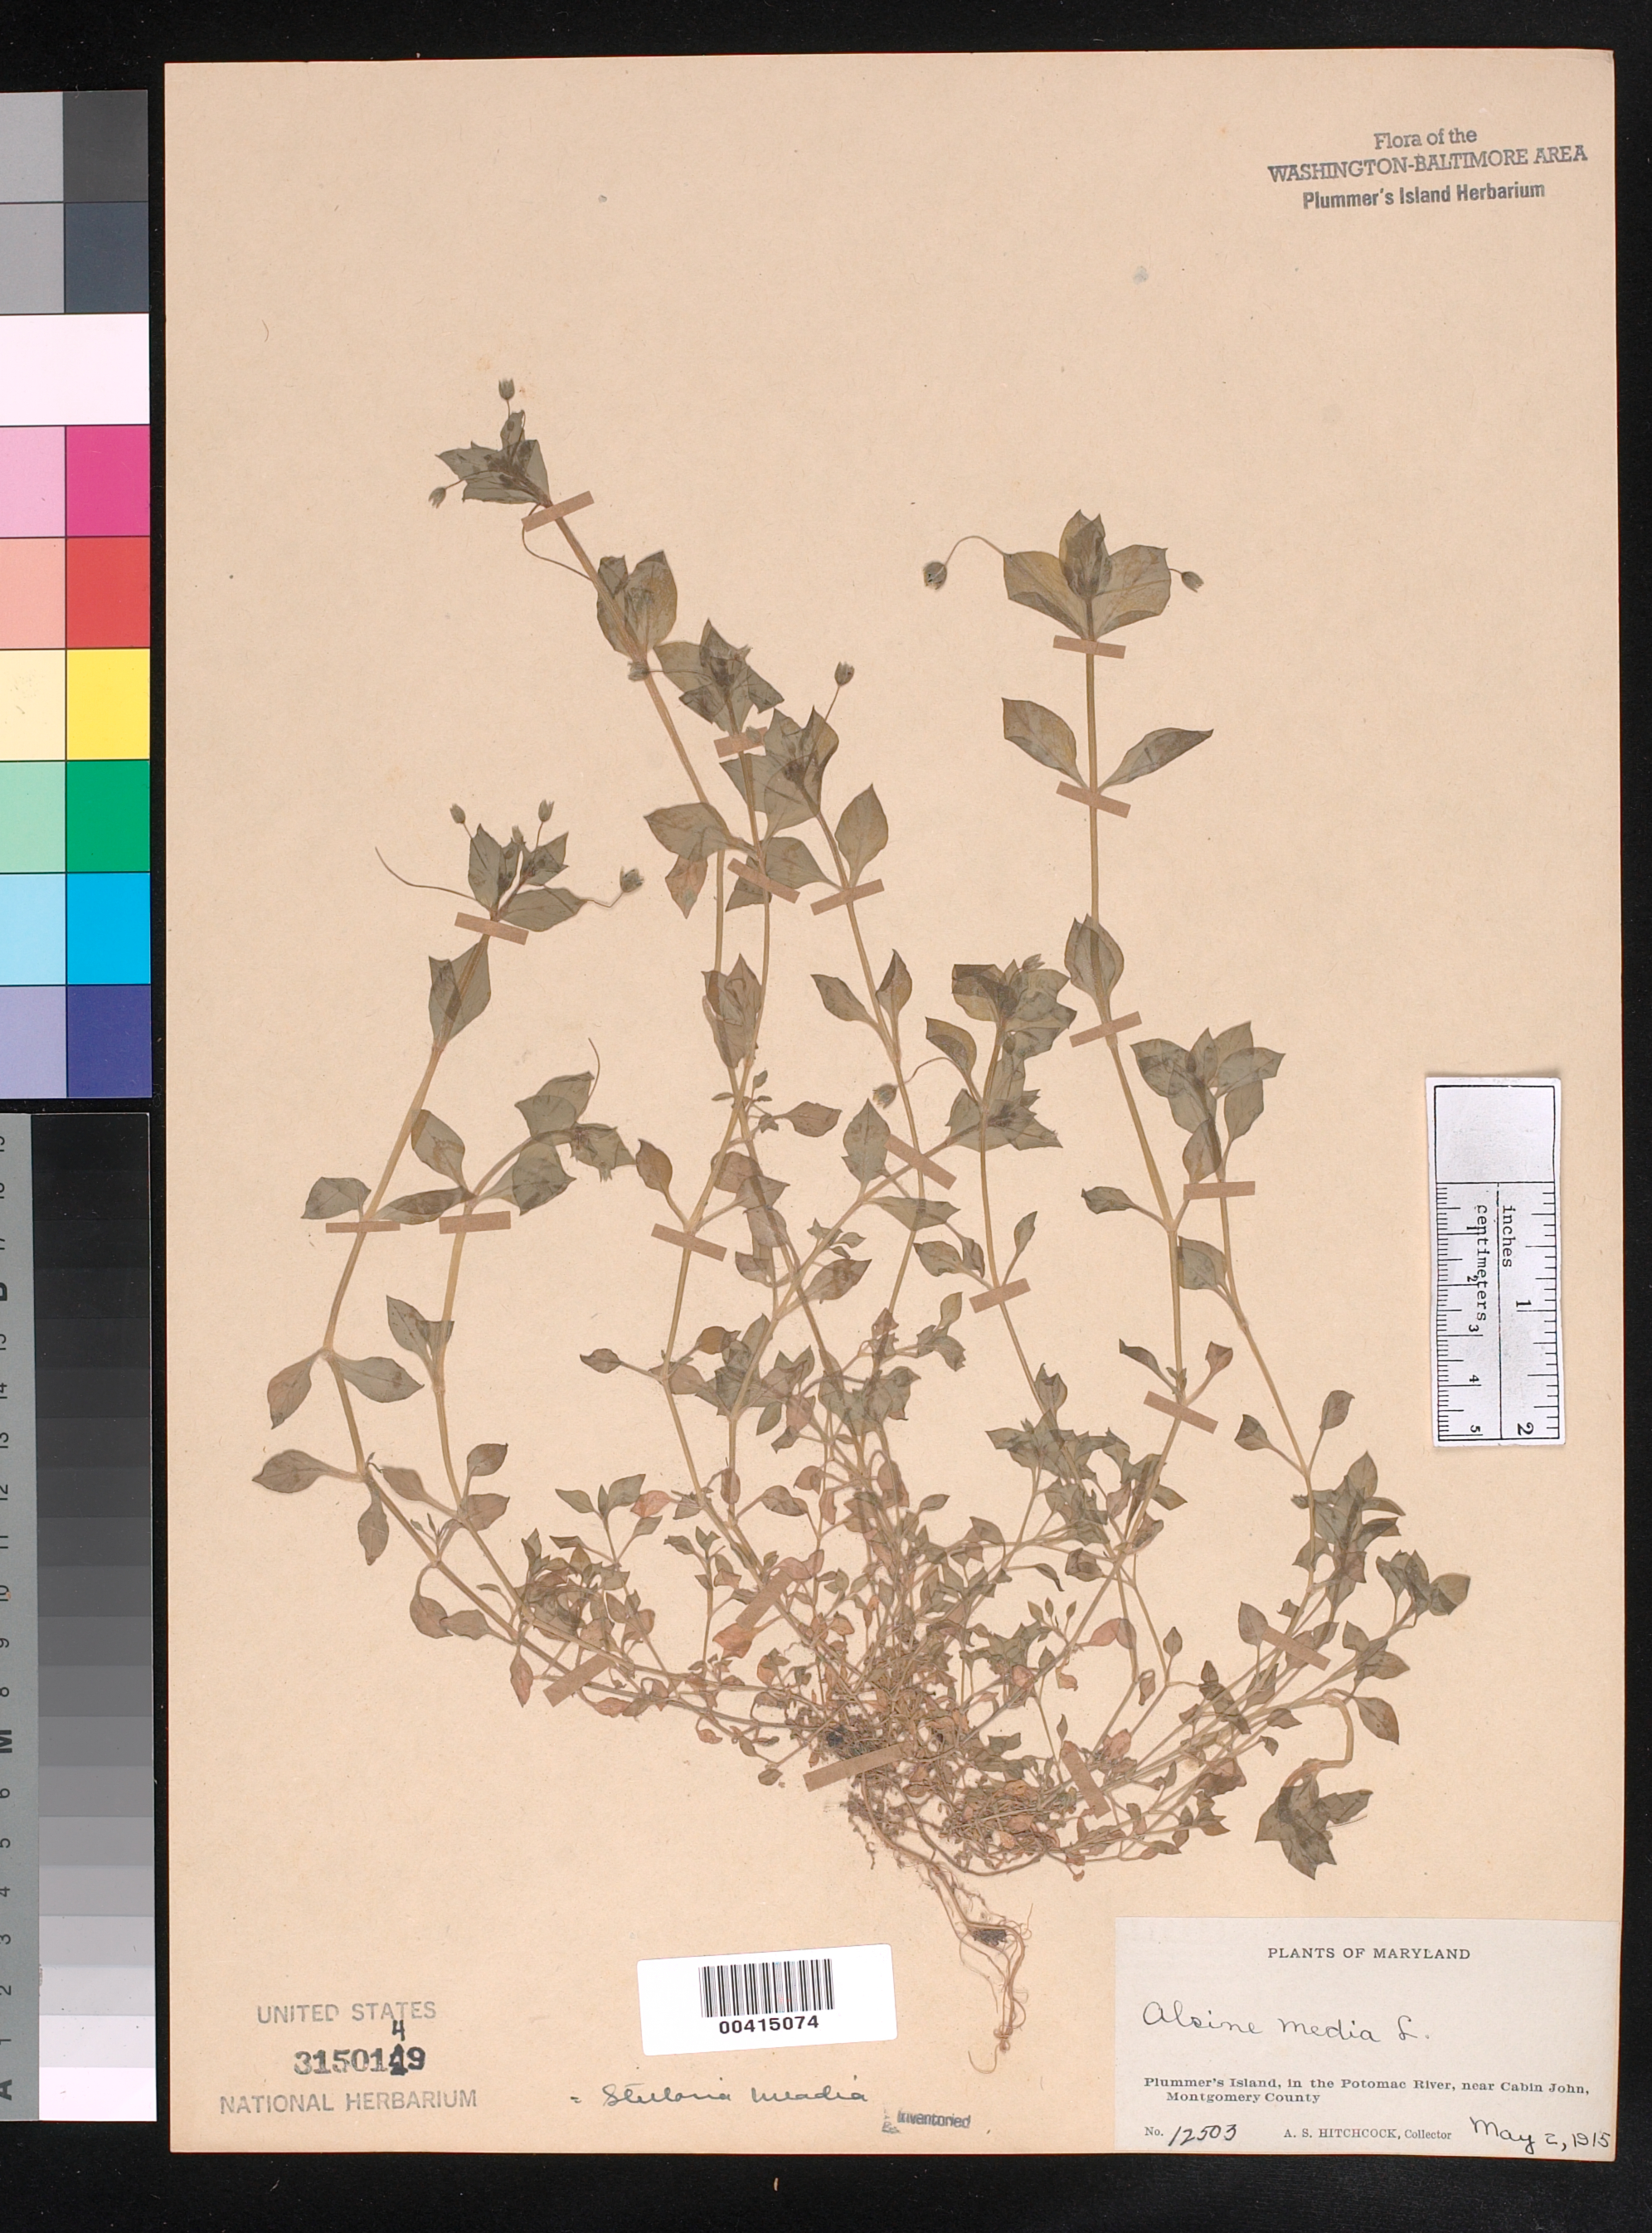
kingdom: Plantae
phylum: Tracheophyta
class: Magnoliopsida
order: Caryophyllales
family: Caryophyllaceae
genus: Stellaria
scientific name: Stellaria media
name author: (L.) Vill.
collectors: P. C. Standley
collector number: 12503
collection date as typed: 02 May 1915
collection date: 1915-05-02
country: United States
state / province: Maryland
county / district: Montgomery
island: Plummers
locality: Plummer's Island C. & O. Canal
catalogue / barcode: US 3150149